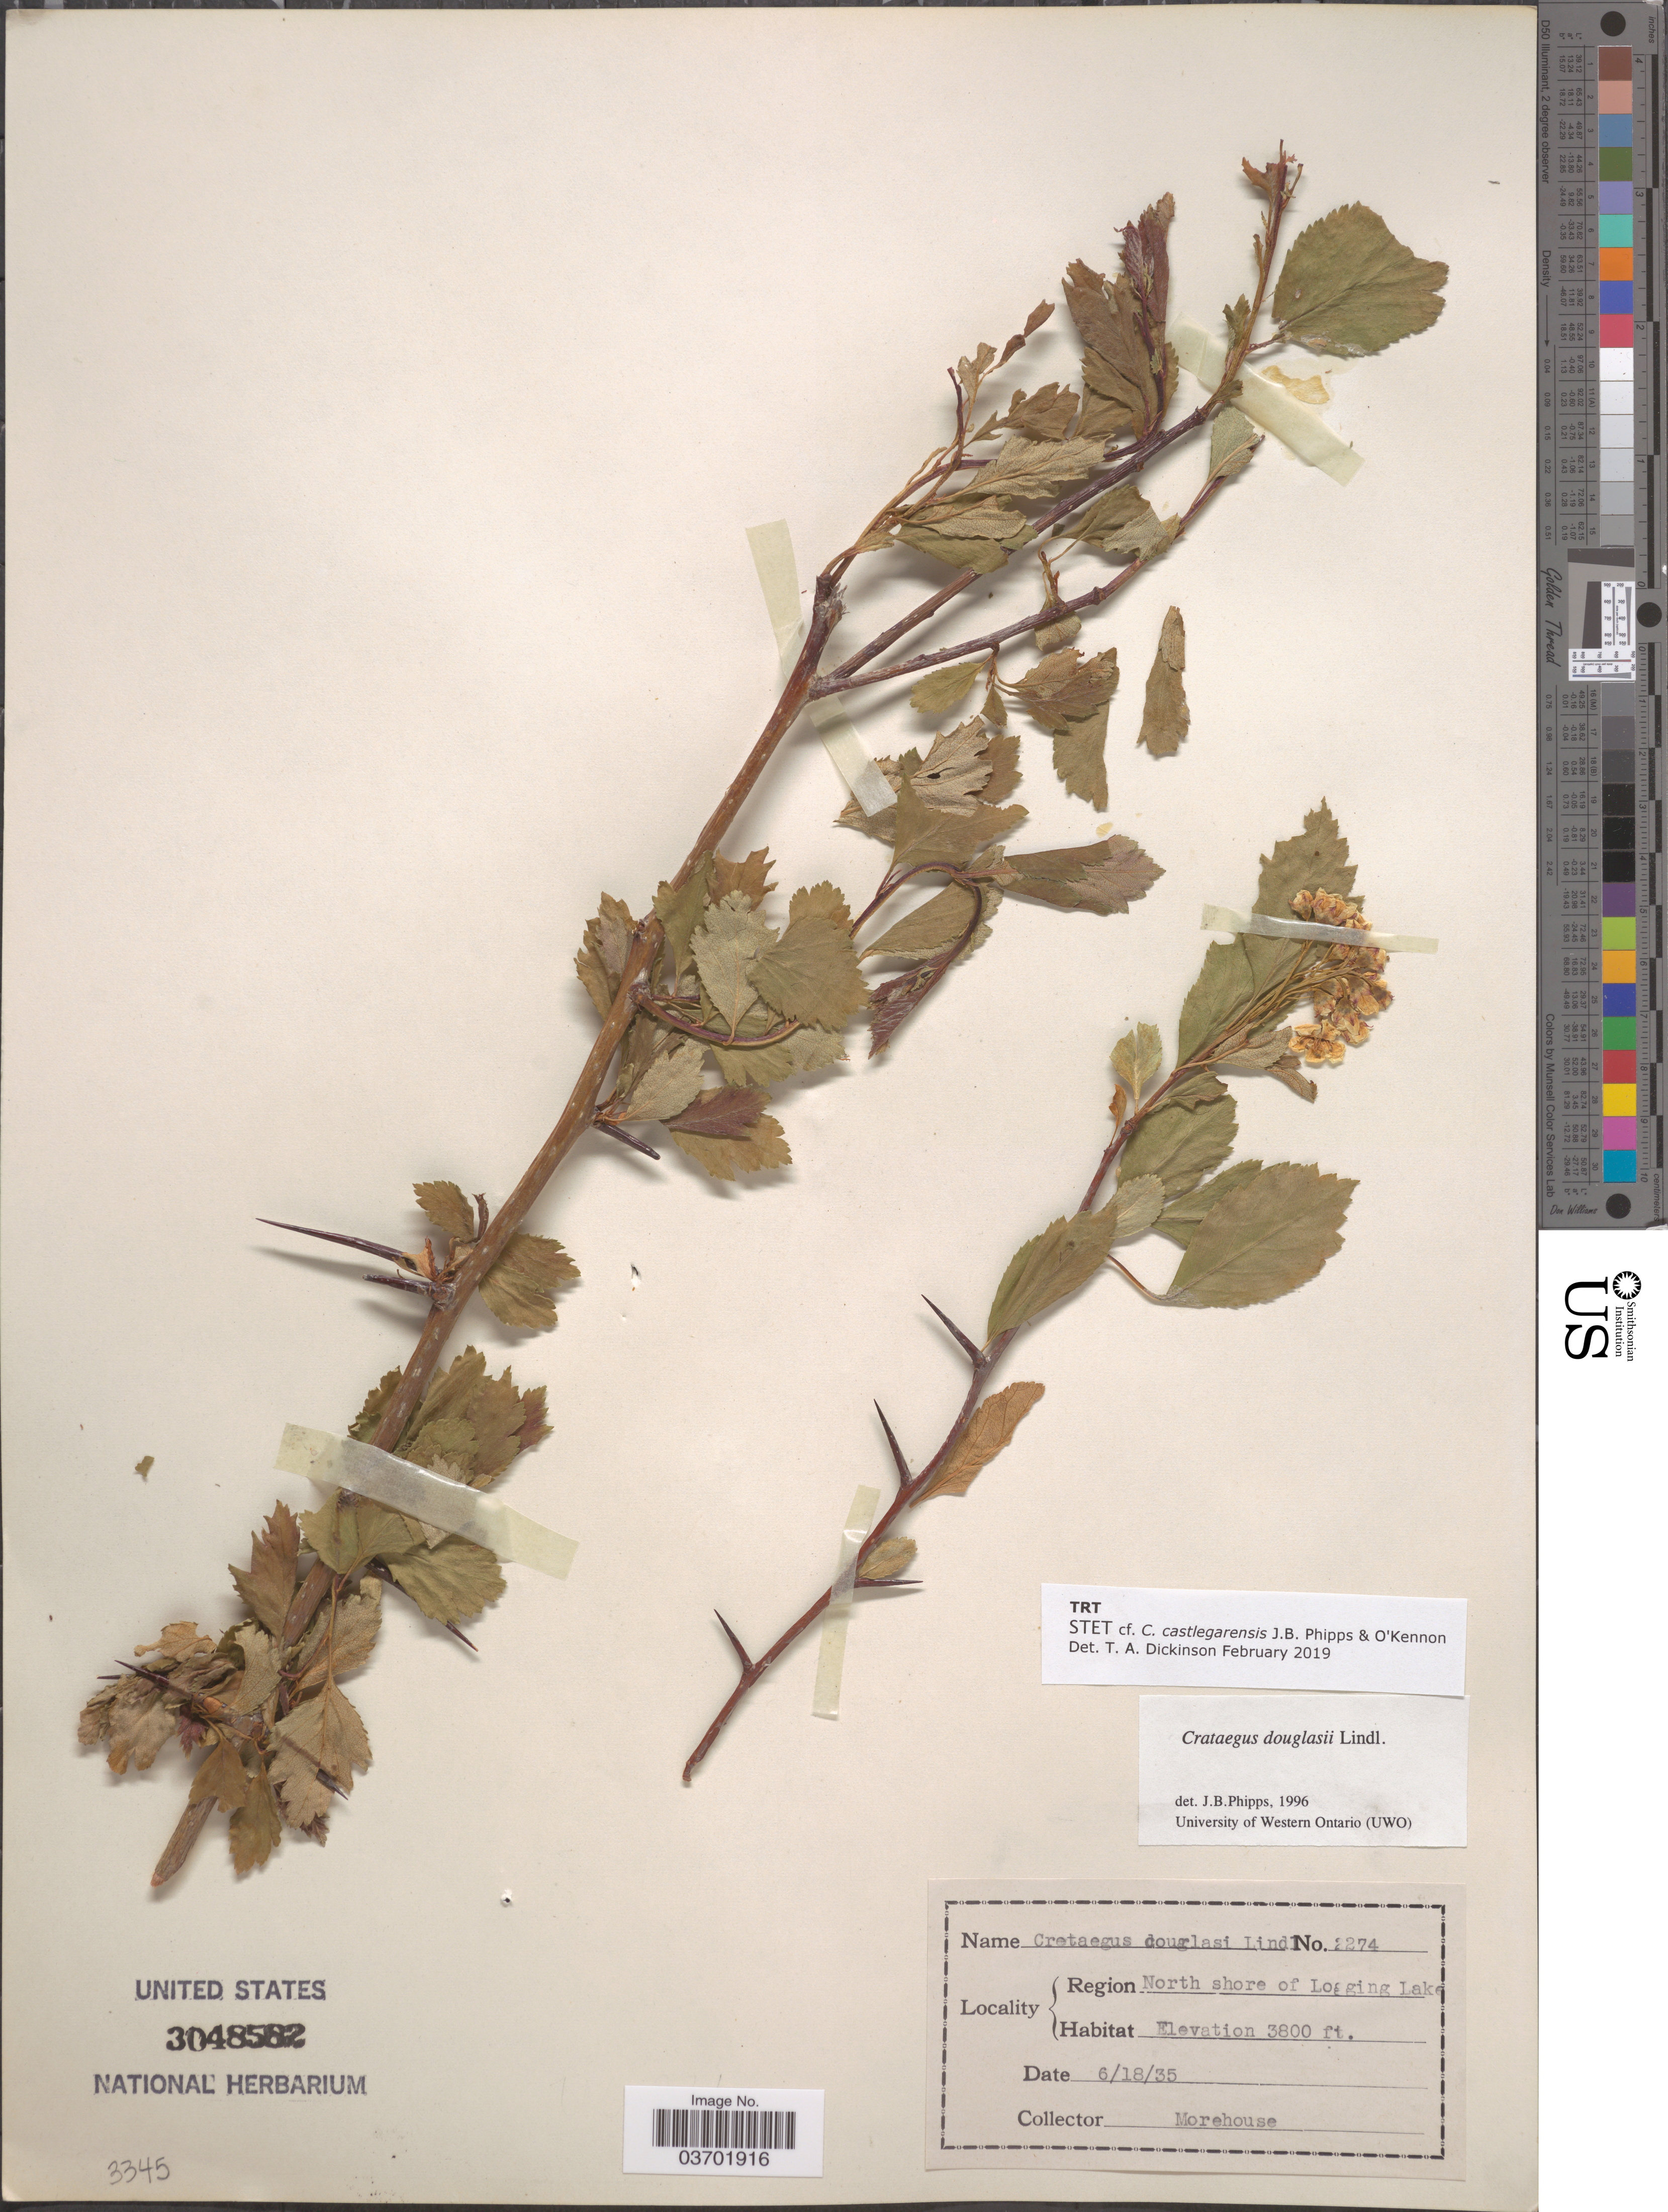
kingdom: Plantae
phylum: Tracheophyta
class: Magnoliopsida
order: Rosales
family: Rosaceae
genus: Crataegus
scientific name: Crataegus suksdorfii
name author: (Sarg.) Kruschke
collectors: Morehouse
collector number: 2274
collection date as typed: Transcribed d/m/y: 18/6/35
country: United States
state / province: Alaska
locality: Region North shore of Logging Lake.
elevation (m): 1158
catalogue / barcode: US 3048582